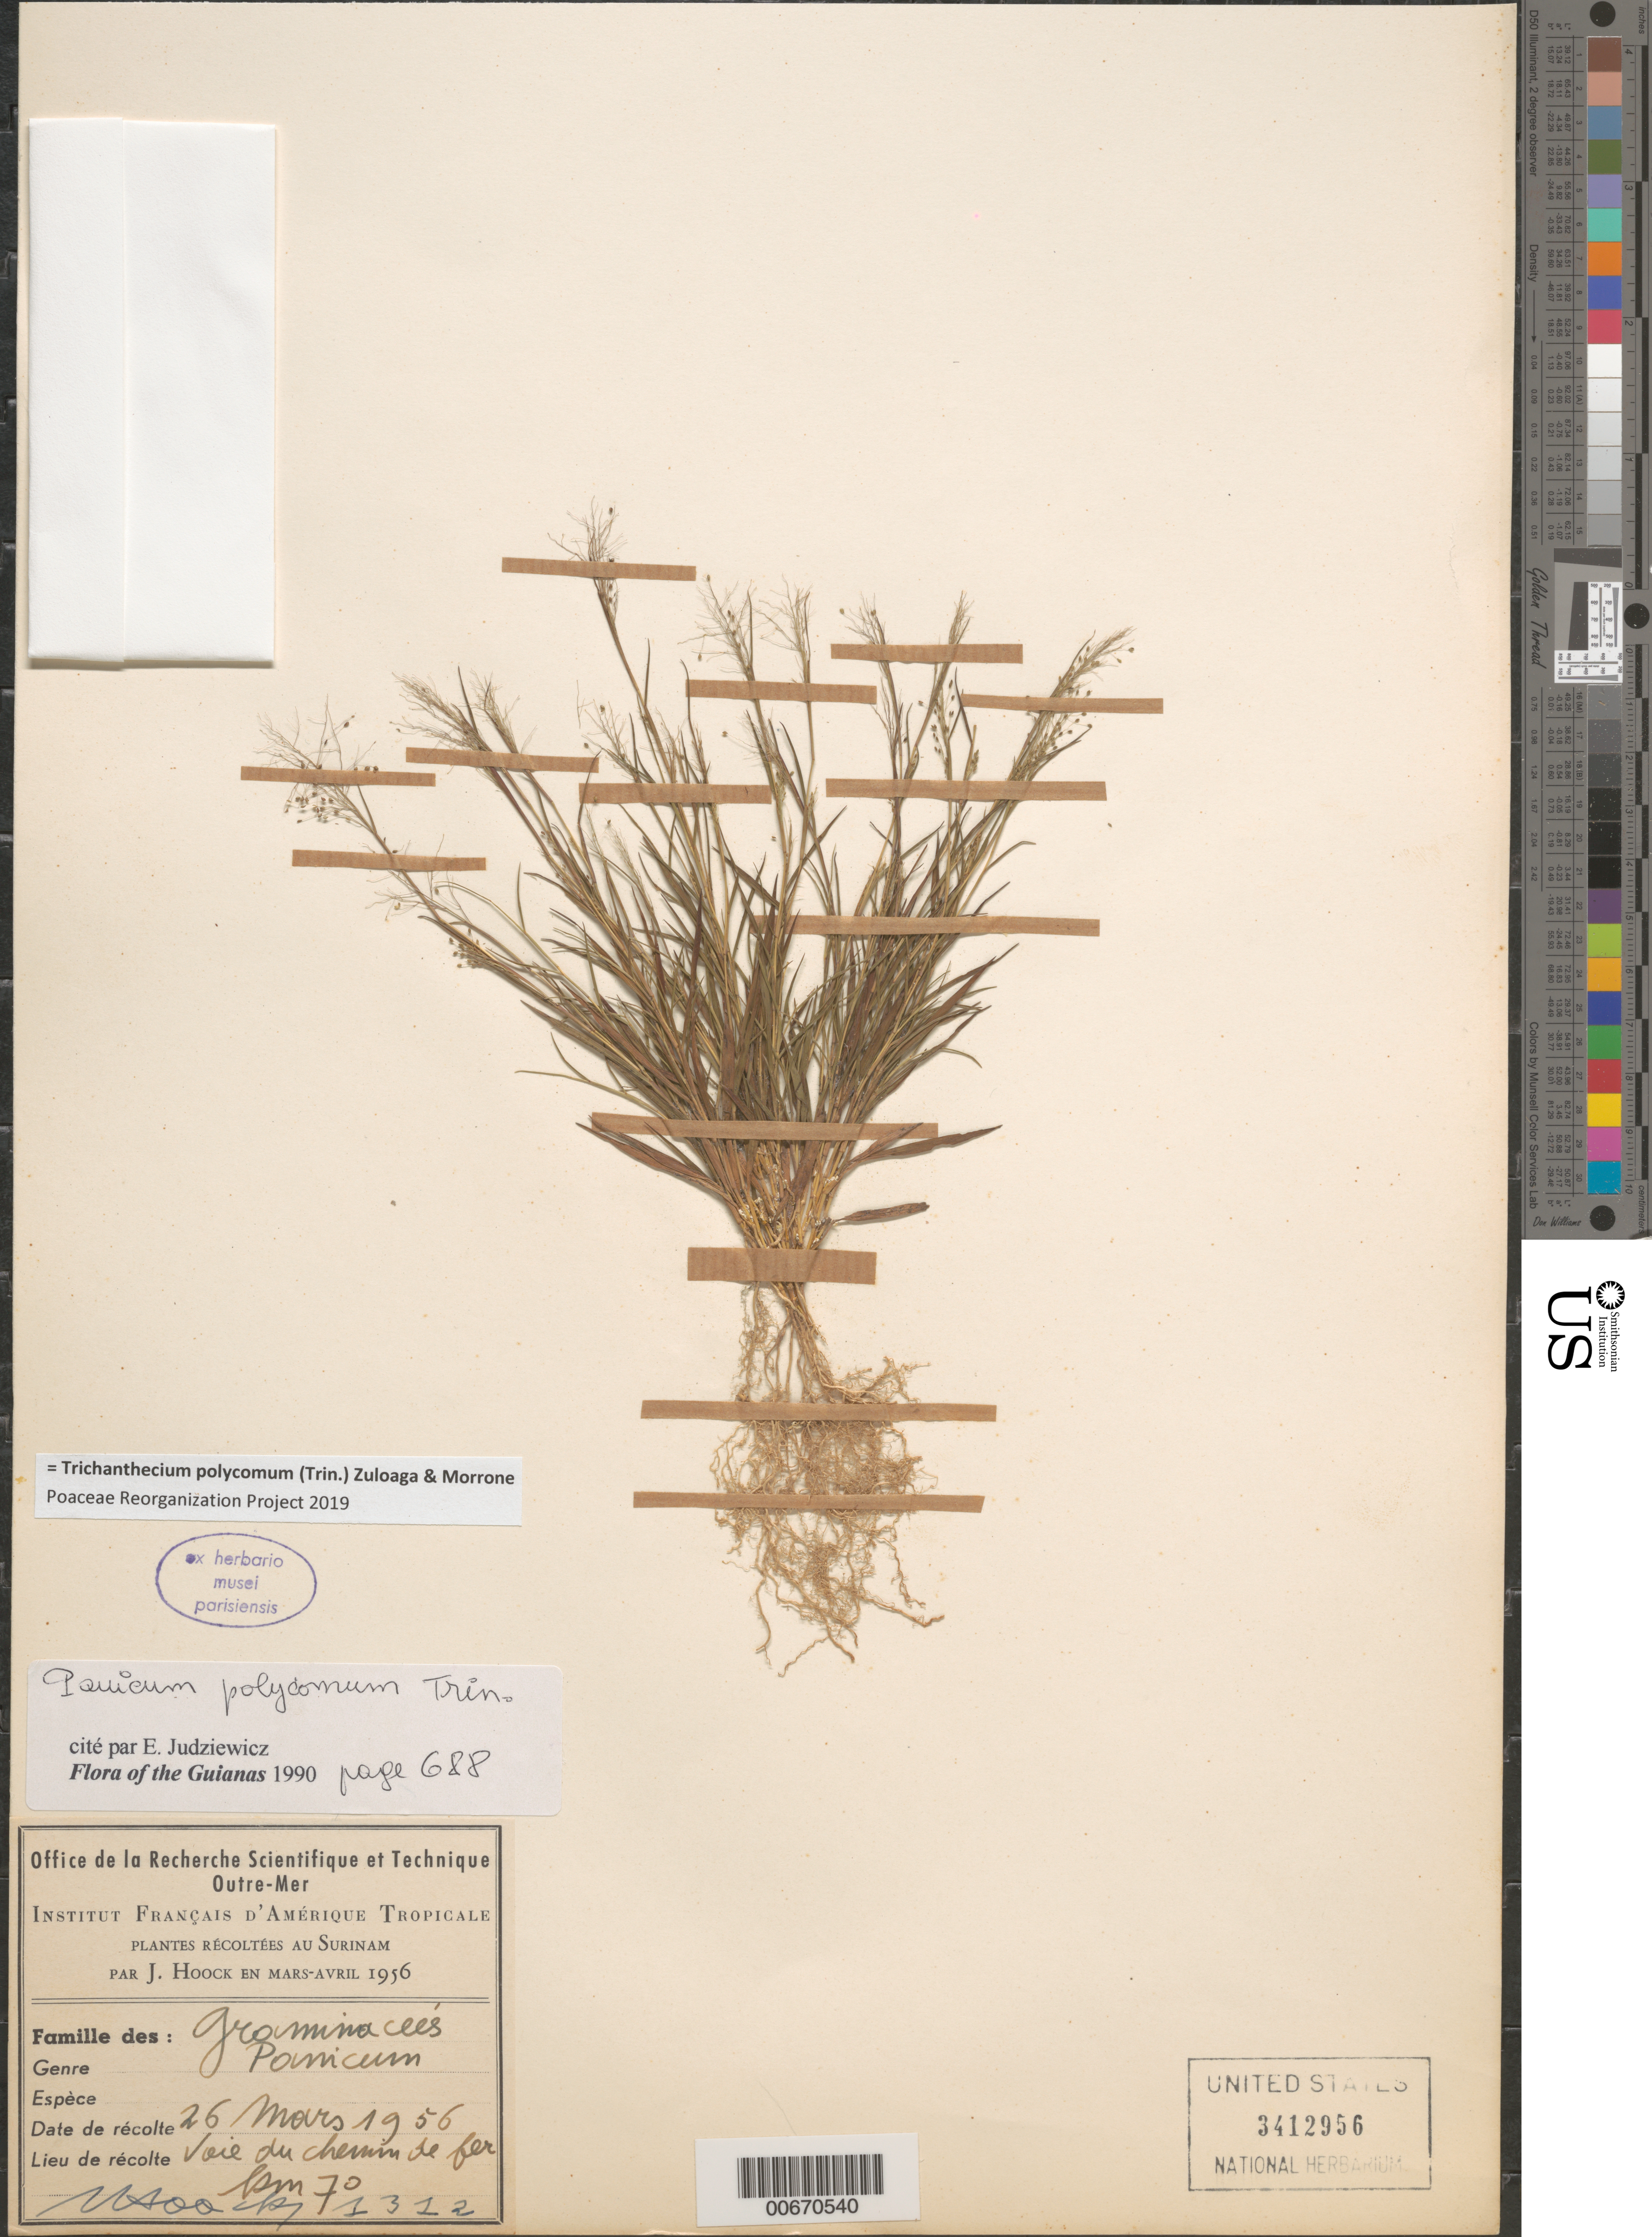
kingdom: Plantae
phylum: Tracheophyta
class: Liliopsida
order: Poales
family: Poaceae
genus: Trichanthecium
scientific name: Trichanthecium polycomum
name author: (Trin.) Zuloaga & Morrone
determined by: Poaceae Reorganization Project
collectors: J. Hoock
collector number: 1312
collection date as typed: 26-Mar-56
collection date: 1956-03-26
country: Suriname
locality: Voie du chemin de fer, km 70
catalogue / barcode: US 3412956